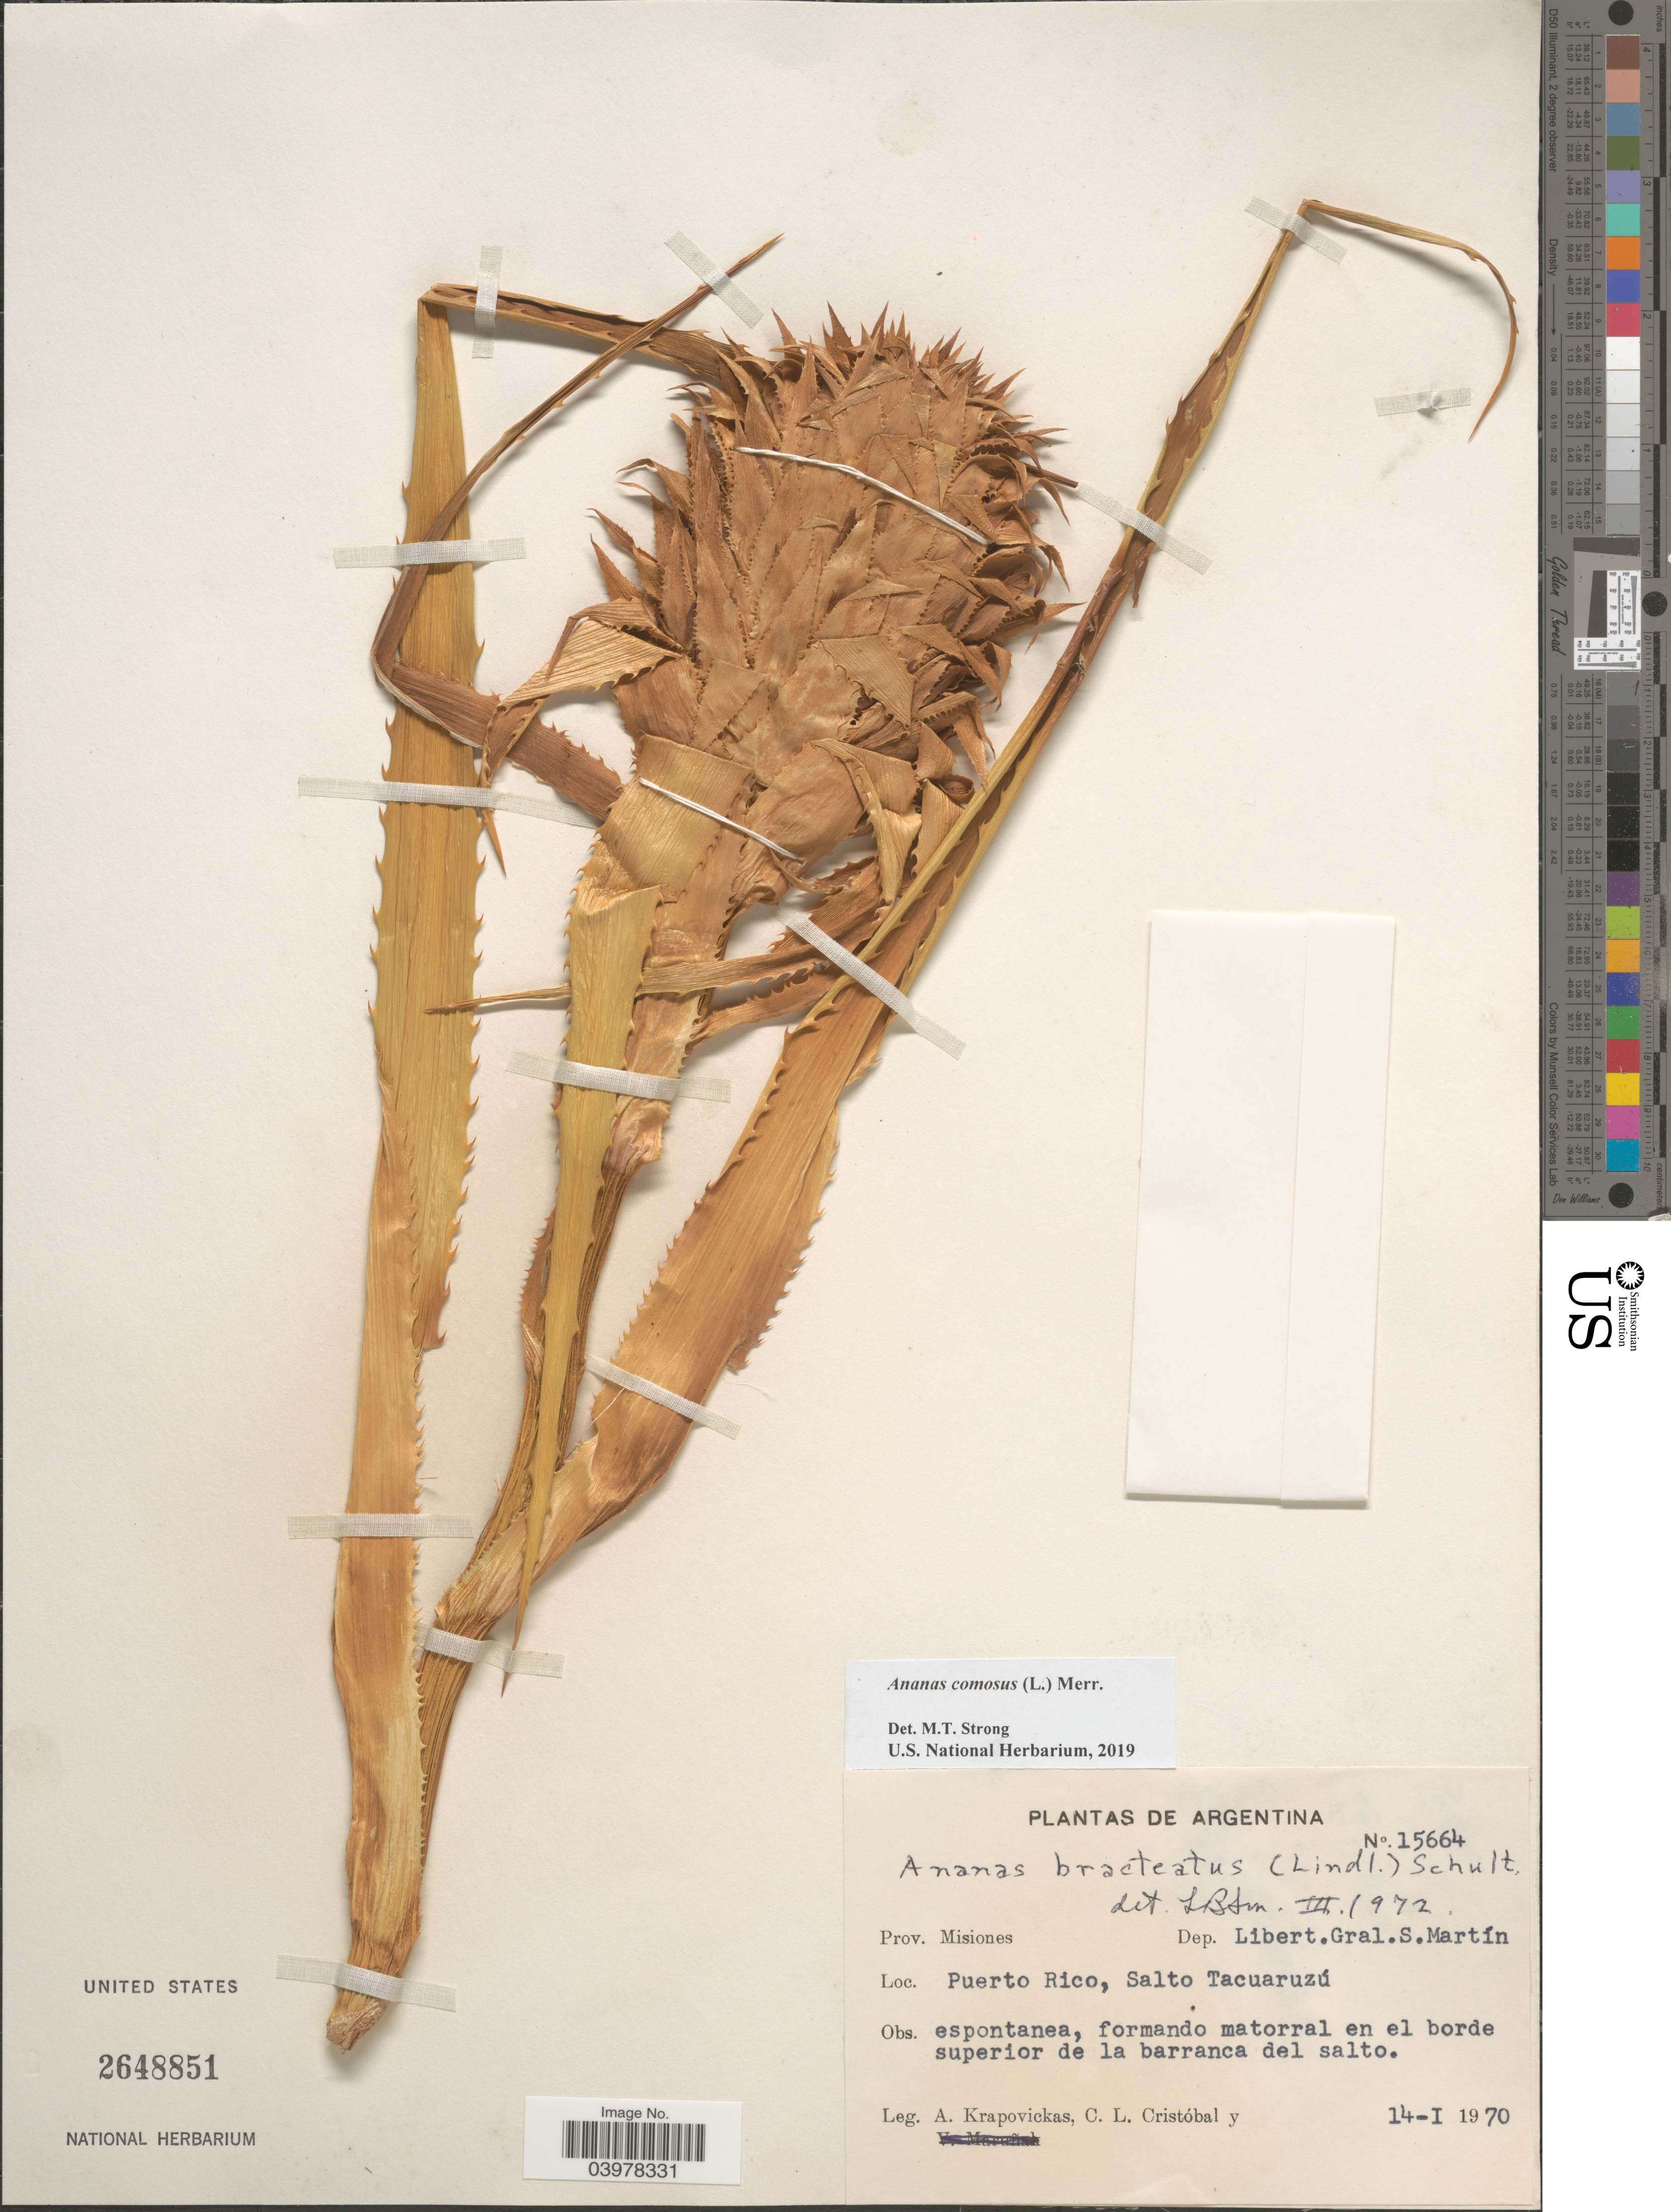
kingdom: Plantae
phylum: Tracheophyta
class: Liliopsida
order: Poales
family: Bromeliaceae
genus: Ananas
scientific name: Ananas comosus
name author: (L.) Merr.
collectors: A. Krapovickas & C. L. Cristóbal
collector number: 15664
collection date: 1970-01-14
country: Argentina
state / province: Misiones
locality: Dep. Libert. Gral. S. Martín. Puerto Rico, Salto Tacuaruzú.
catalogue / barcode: US 2648851